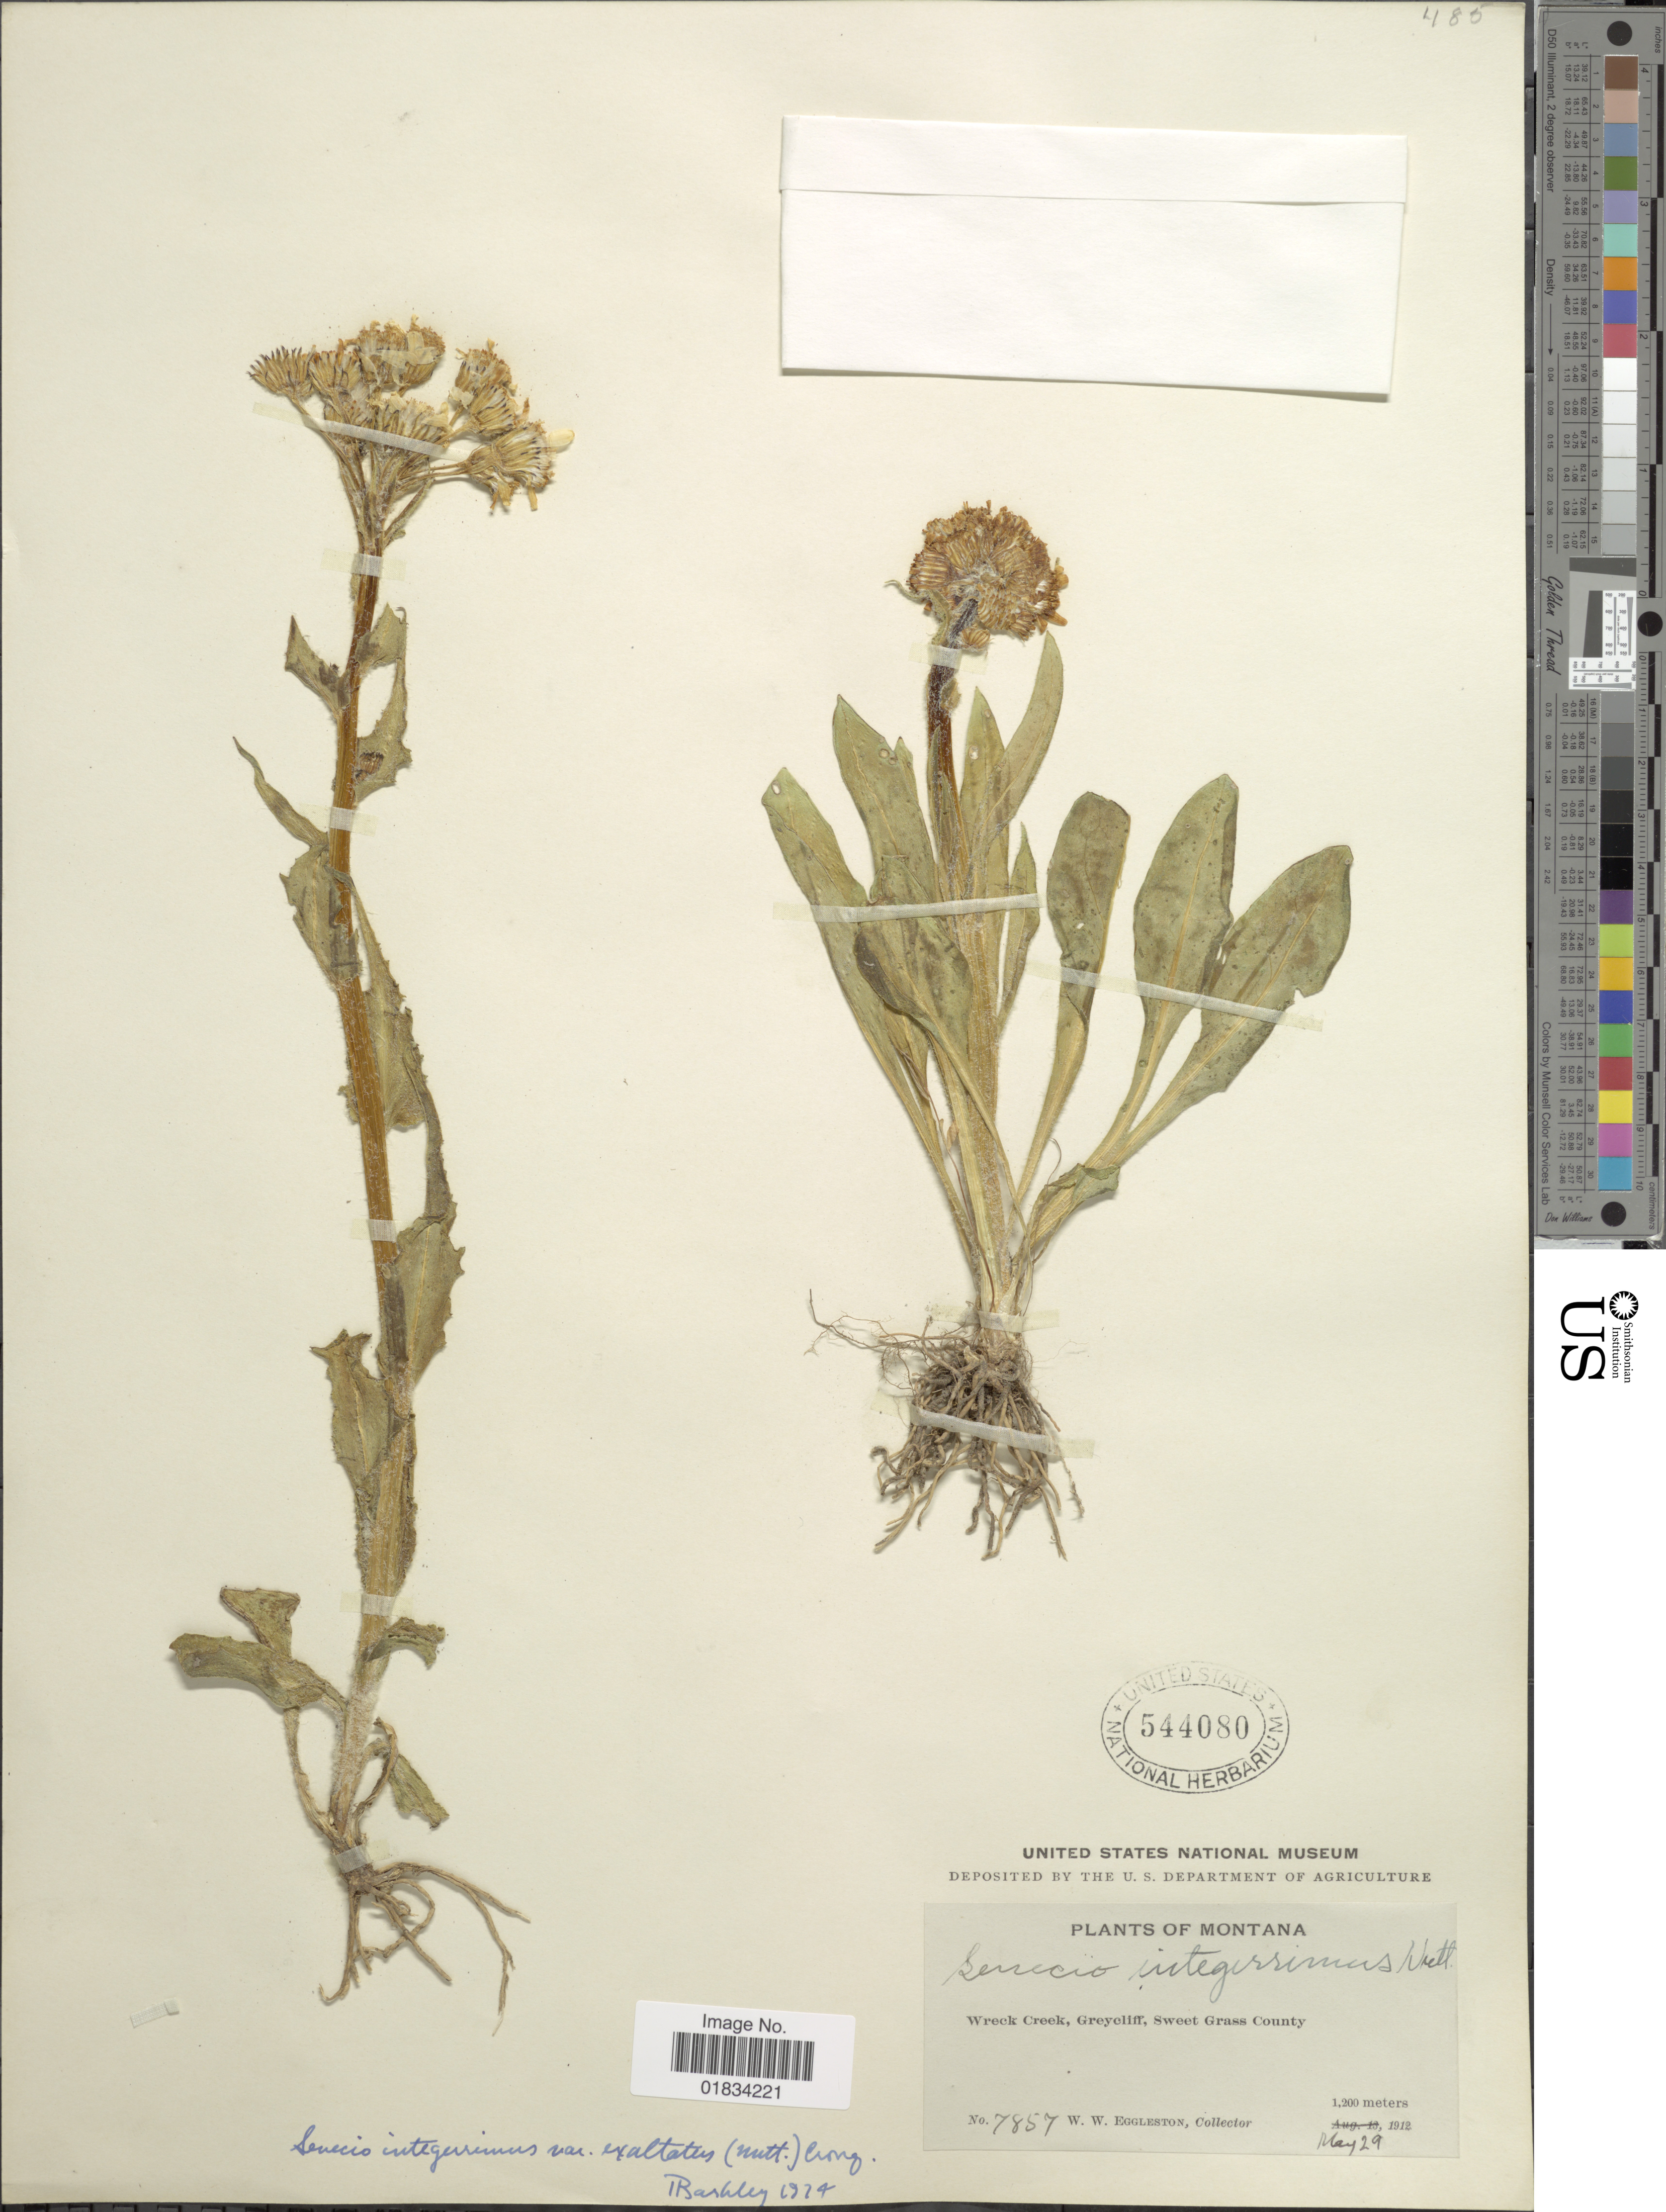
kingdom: Plantae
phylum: Tracheophyta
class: Magnoliopsida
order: Asterales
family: Asteraceae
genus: Senecio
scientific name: Senecio integerrimus var. exaltatus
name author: (Nutt.) Cronq.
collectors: W. W. Eggleston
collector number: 7857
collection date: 1912-05-29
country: United States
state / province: Montana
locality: Wreck Creek, Greycliff, Sweet Grass County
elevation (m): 1200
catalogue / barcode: US 544080